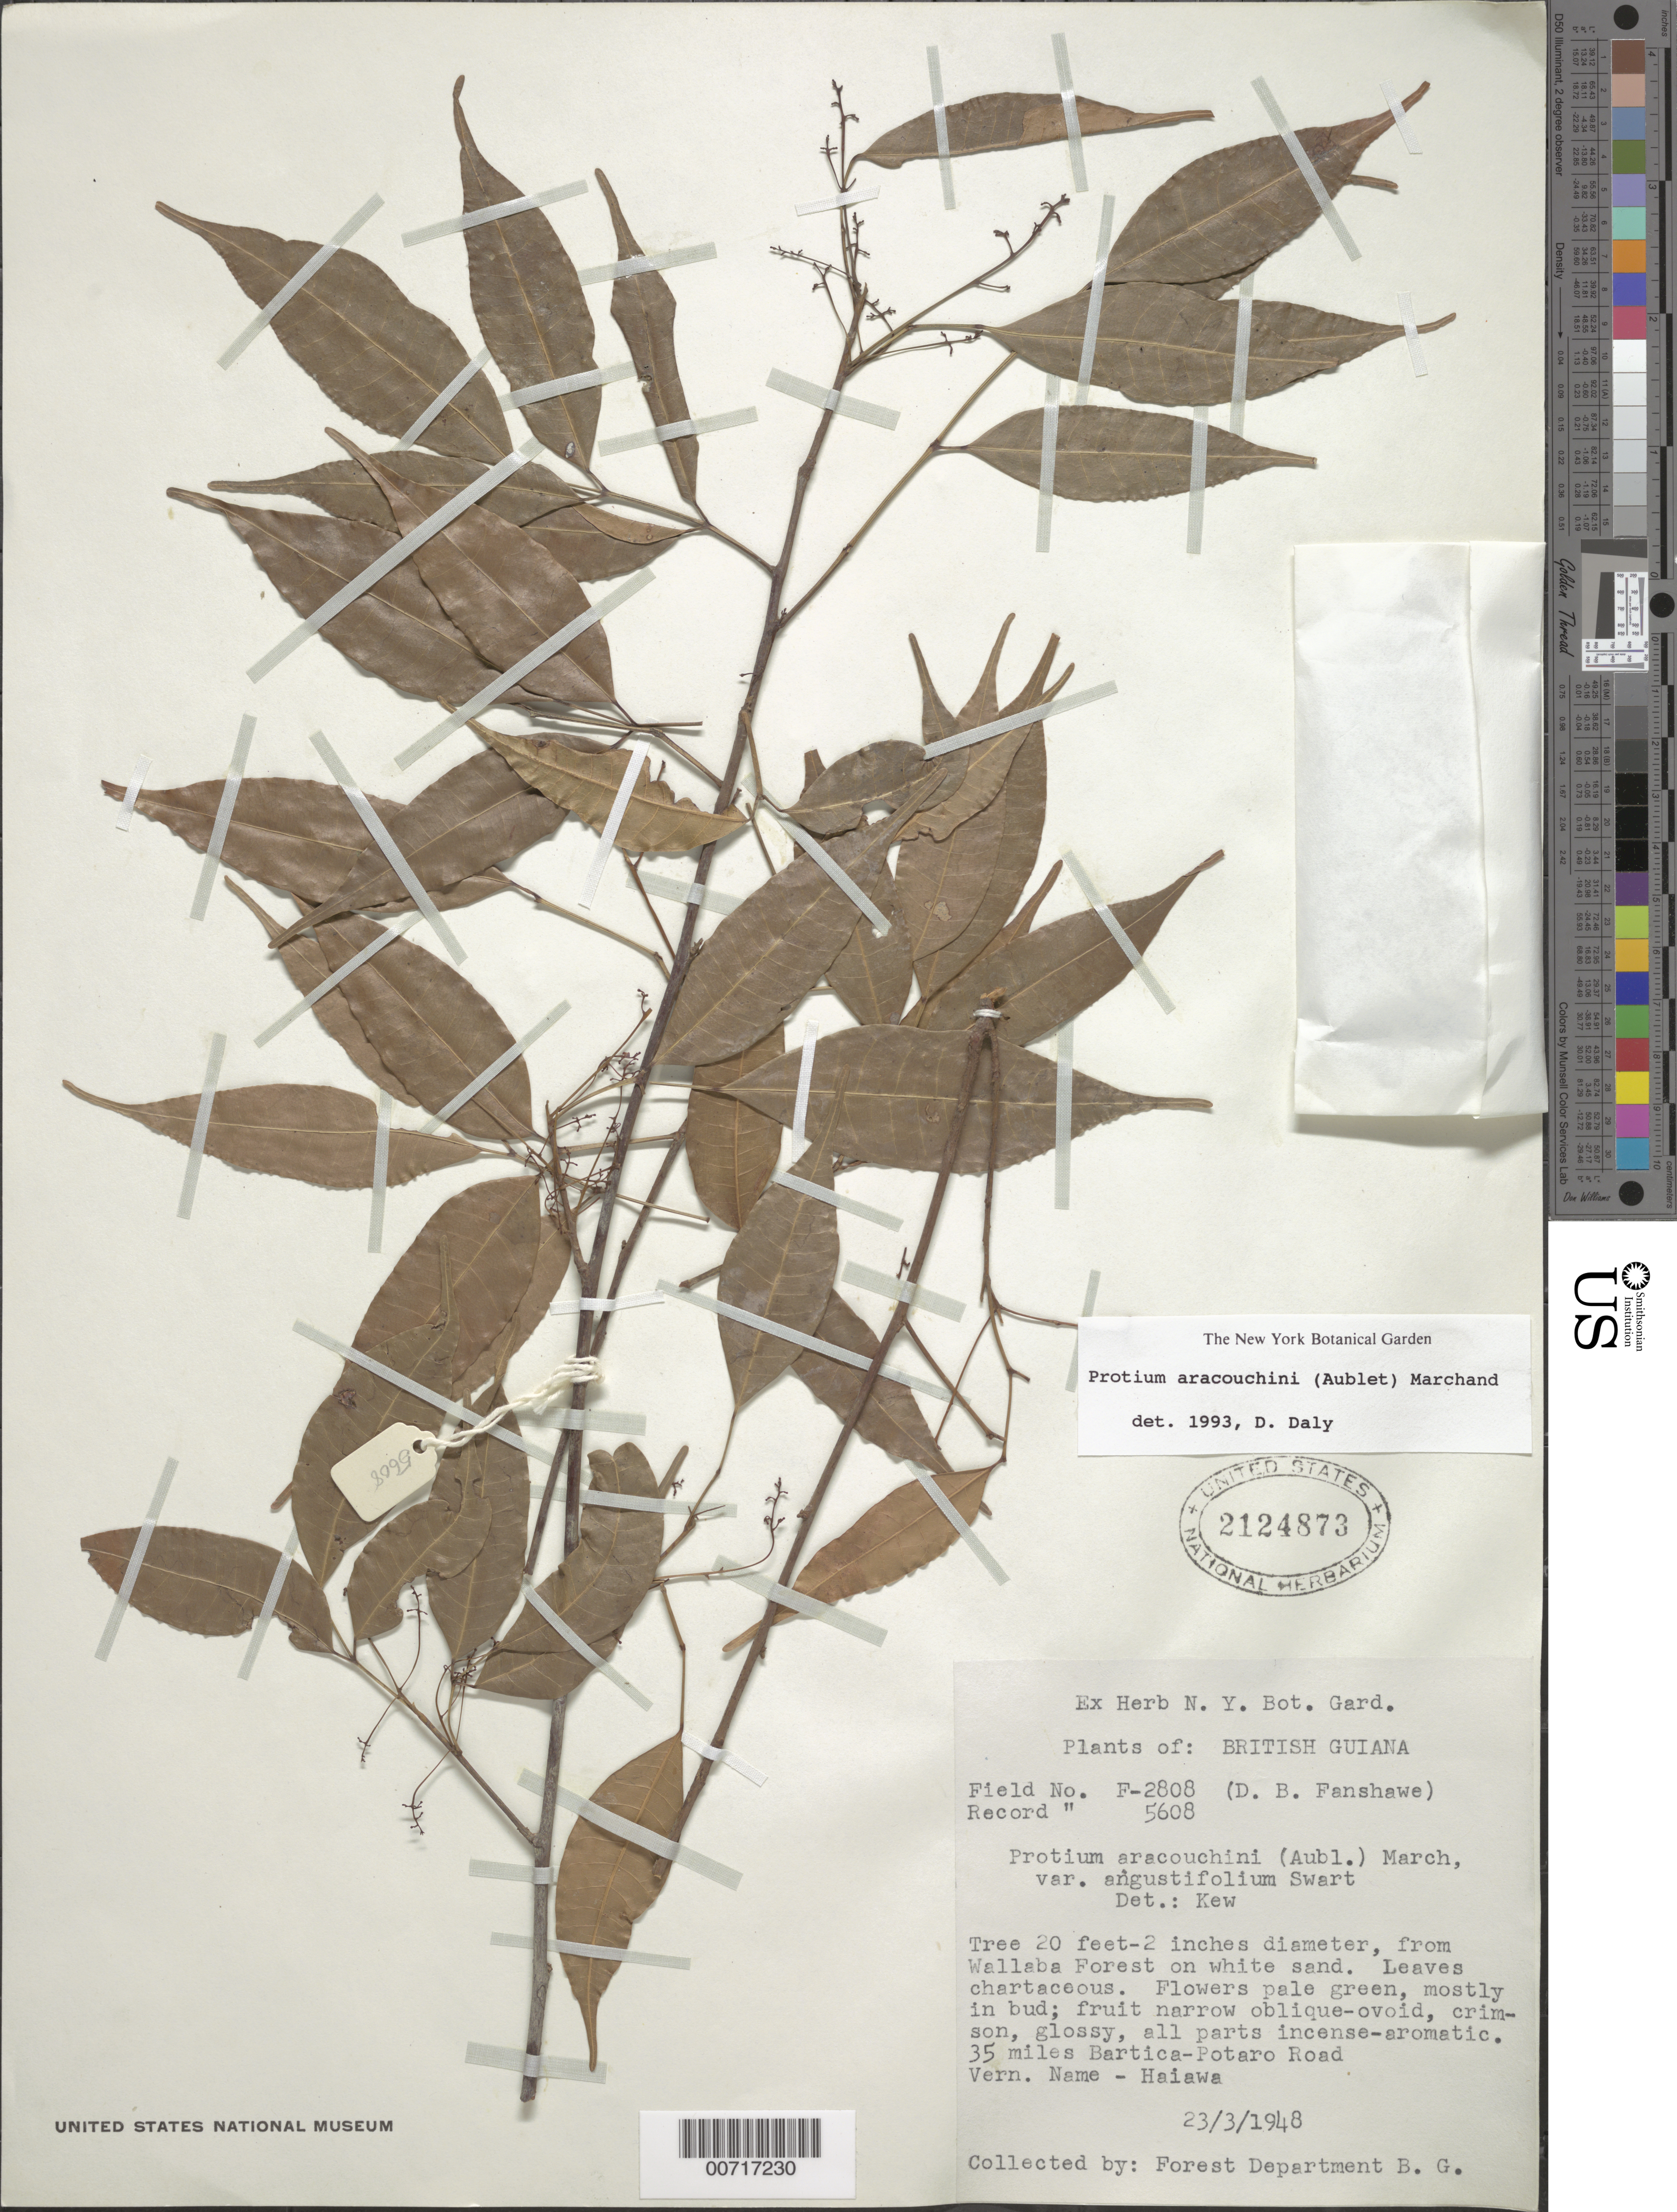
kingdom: Plantae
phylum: Tracheophyta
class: Magnoliopsida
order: Sapindales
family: Burseraceae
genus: Protium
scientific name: Protium aracouchini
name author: (Aubl.) Marchand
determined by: Daly, D. C.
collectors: Forest Dept. B. G. & British Guiana Forestry Dept.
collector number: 5608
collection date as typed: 23-Mar-48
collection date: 1948-03-23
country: Guyana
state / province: Cuyuni-Mazaruni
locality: Bartica-Potaro Road, mile 35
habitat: Wallaba forest on white sand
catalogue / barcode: US 2124873